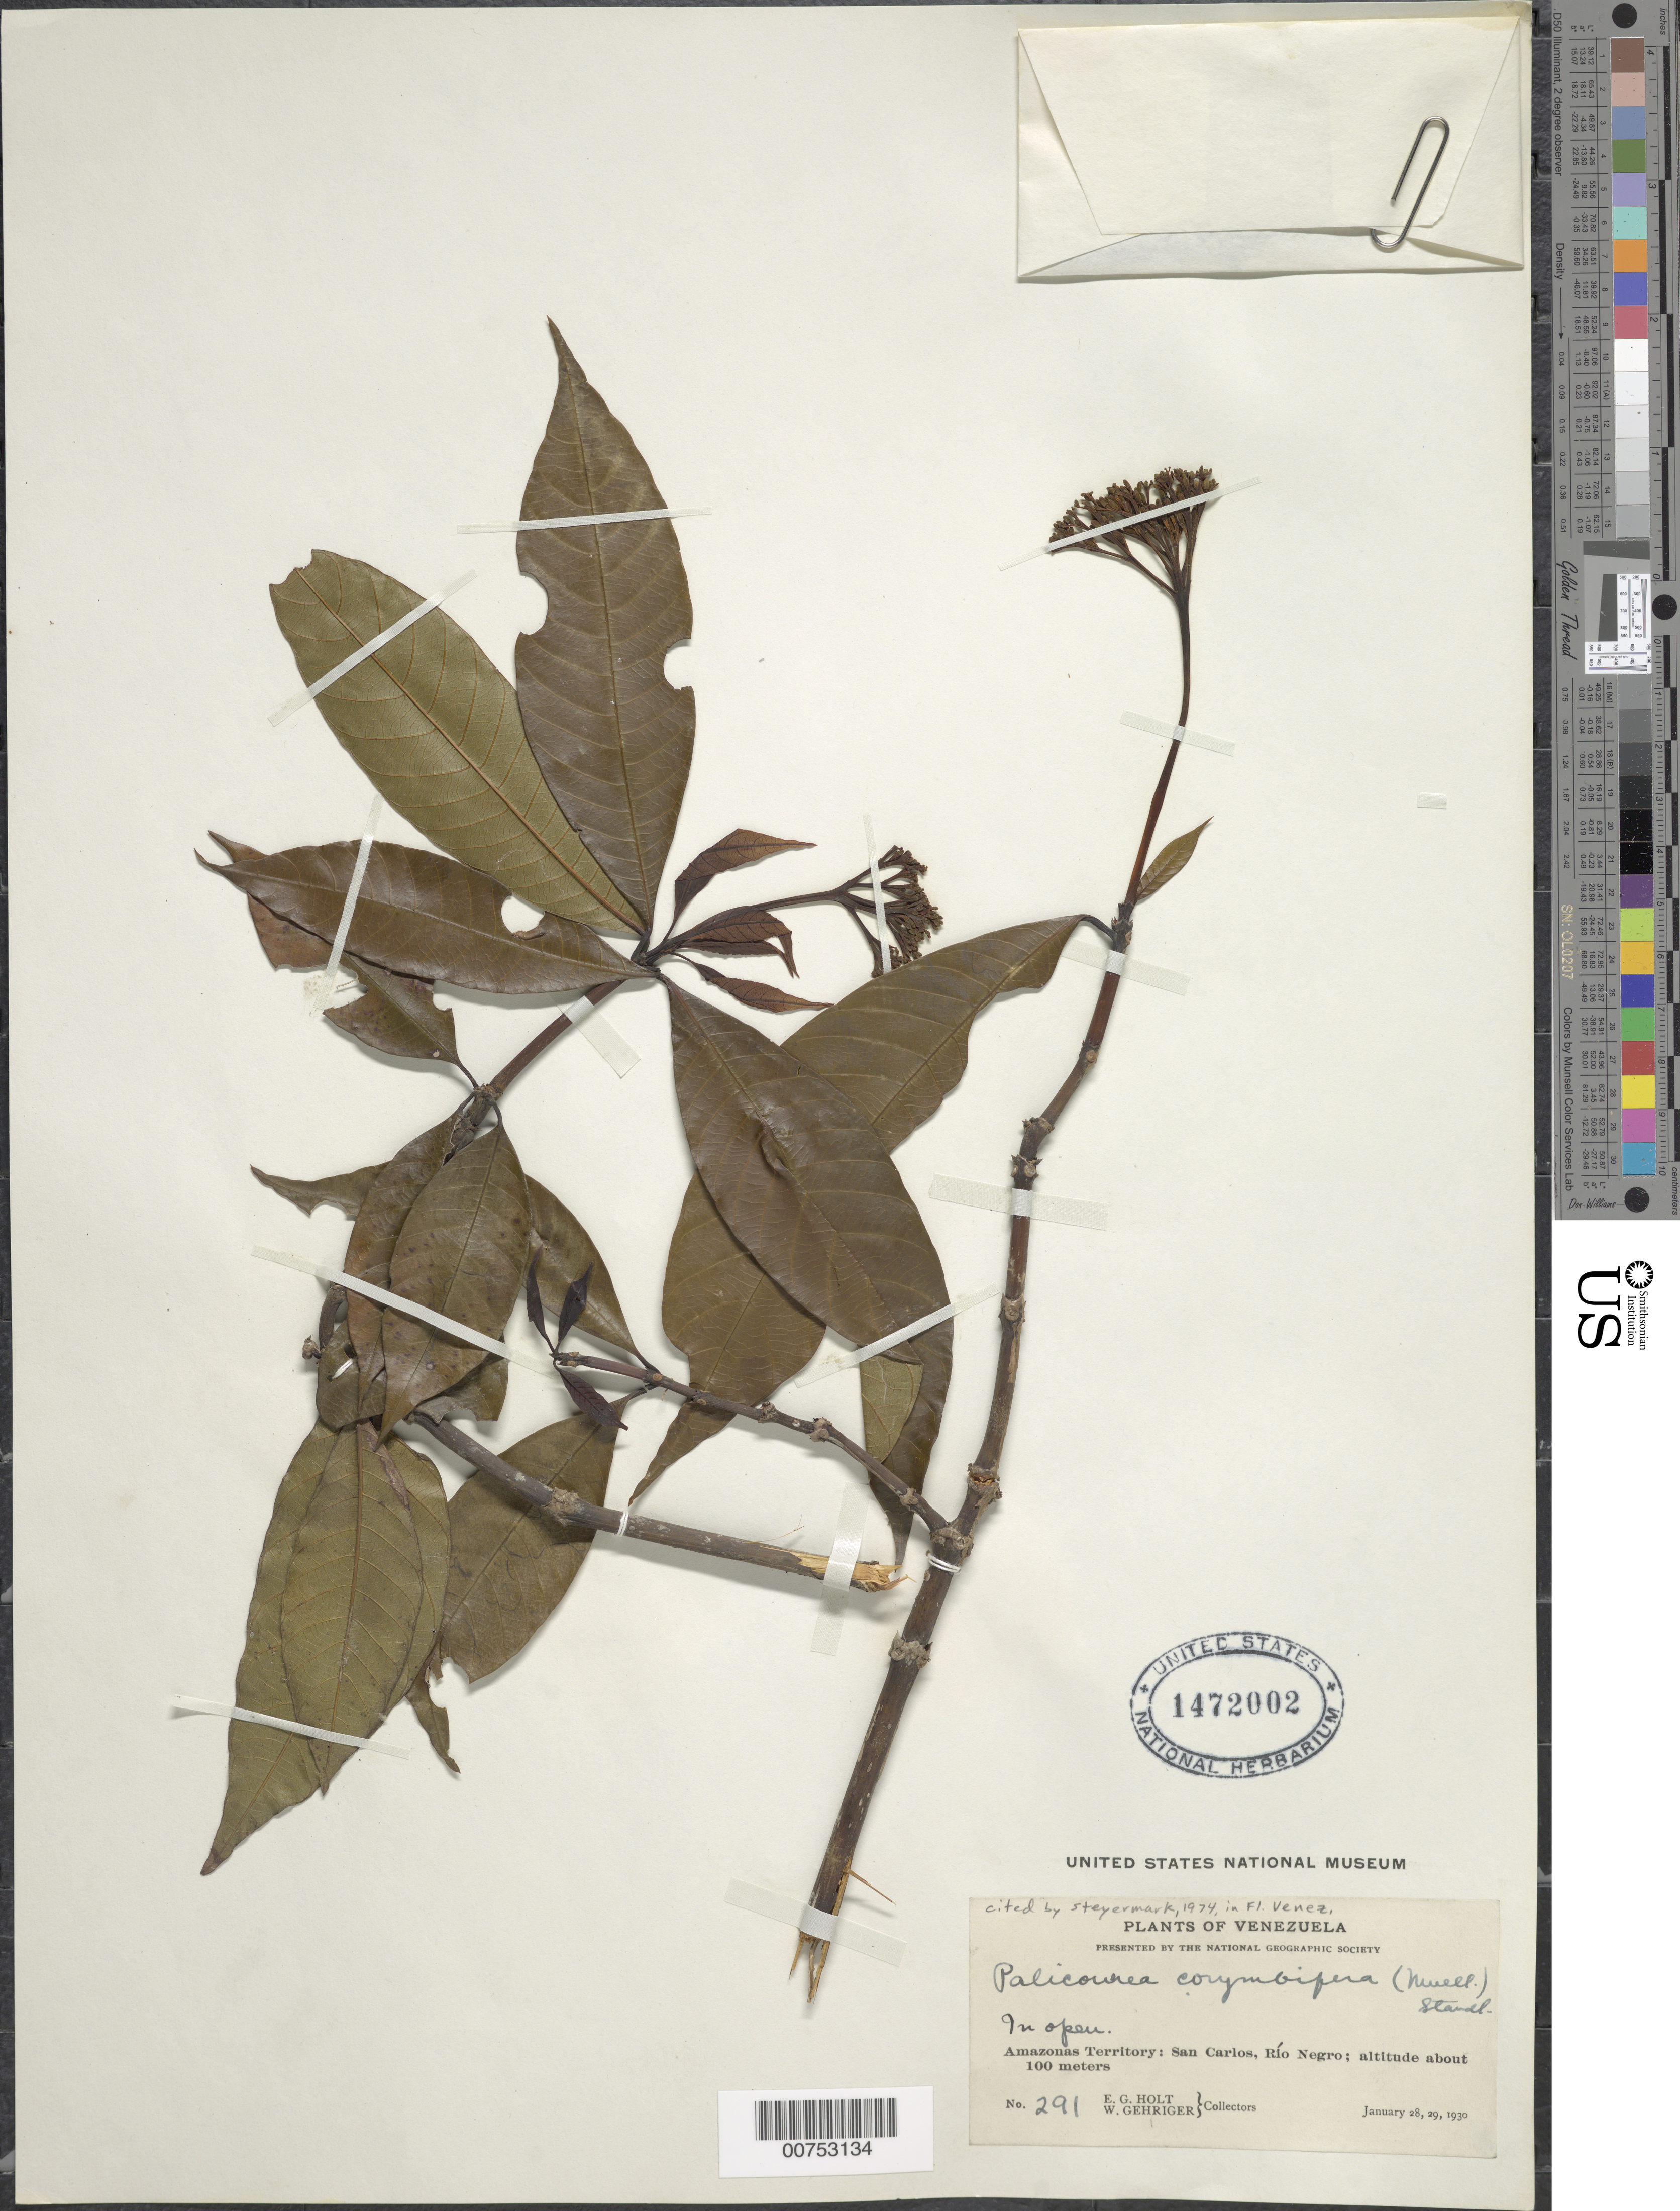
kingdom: Plantae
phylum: Tracheophyta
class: Magnoliopsida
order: Gentianales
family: Rubiaceae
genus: Palicourea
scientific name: Palicourea corymbifera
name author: (Müll. Arg.) Standl.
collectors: E. Holt & W. Gehriger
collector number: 291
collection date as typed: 28-Jan-30 to 29-Jan-30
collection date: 1930-01-28/1930-01-29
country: Venezuela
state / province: Amazonas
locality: San Carlos de Río Negro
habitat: In open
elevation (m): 100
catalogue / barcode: US 1472002